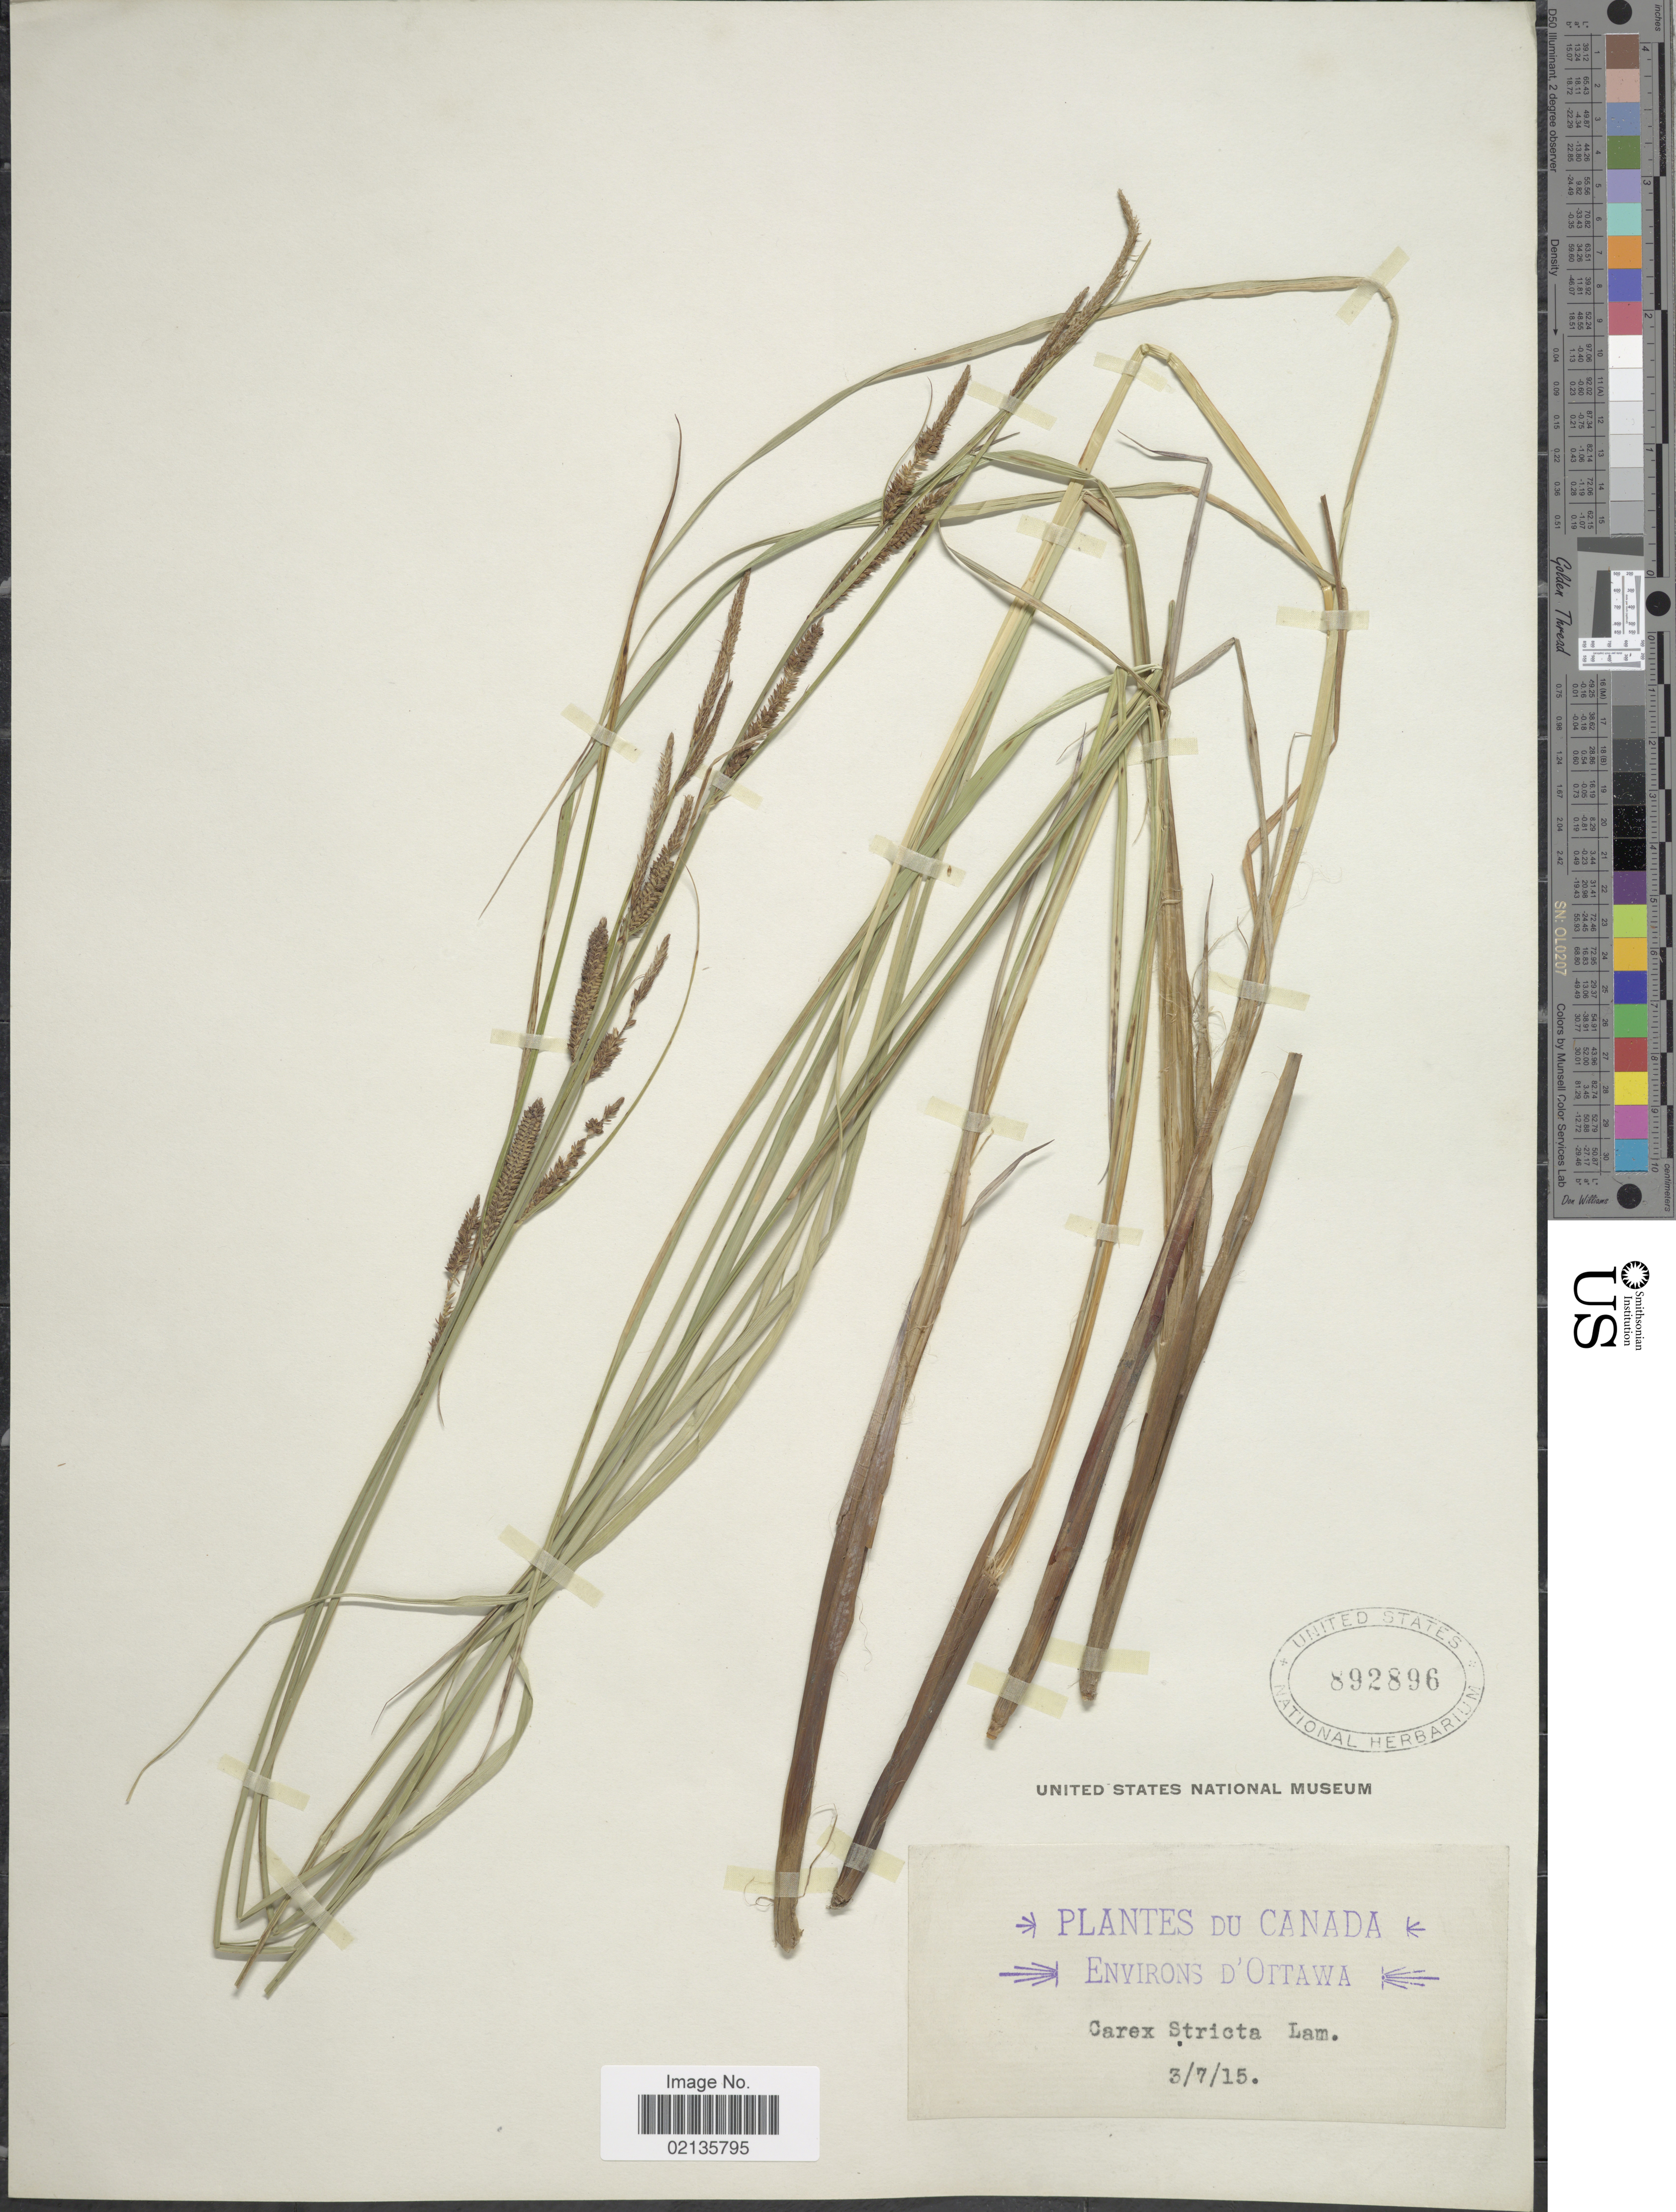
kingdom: Plantae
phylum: Tracheophyta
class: Liliopsida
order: Poales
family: Cyperaceae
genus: Carex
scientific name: Carex stricta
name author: Lam.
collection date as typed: Transcribed d/m/y: 3/7/15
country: Canada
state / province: Ontario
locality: Environs D' Ottawa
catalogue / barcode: US 892896